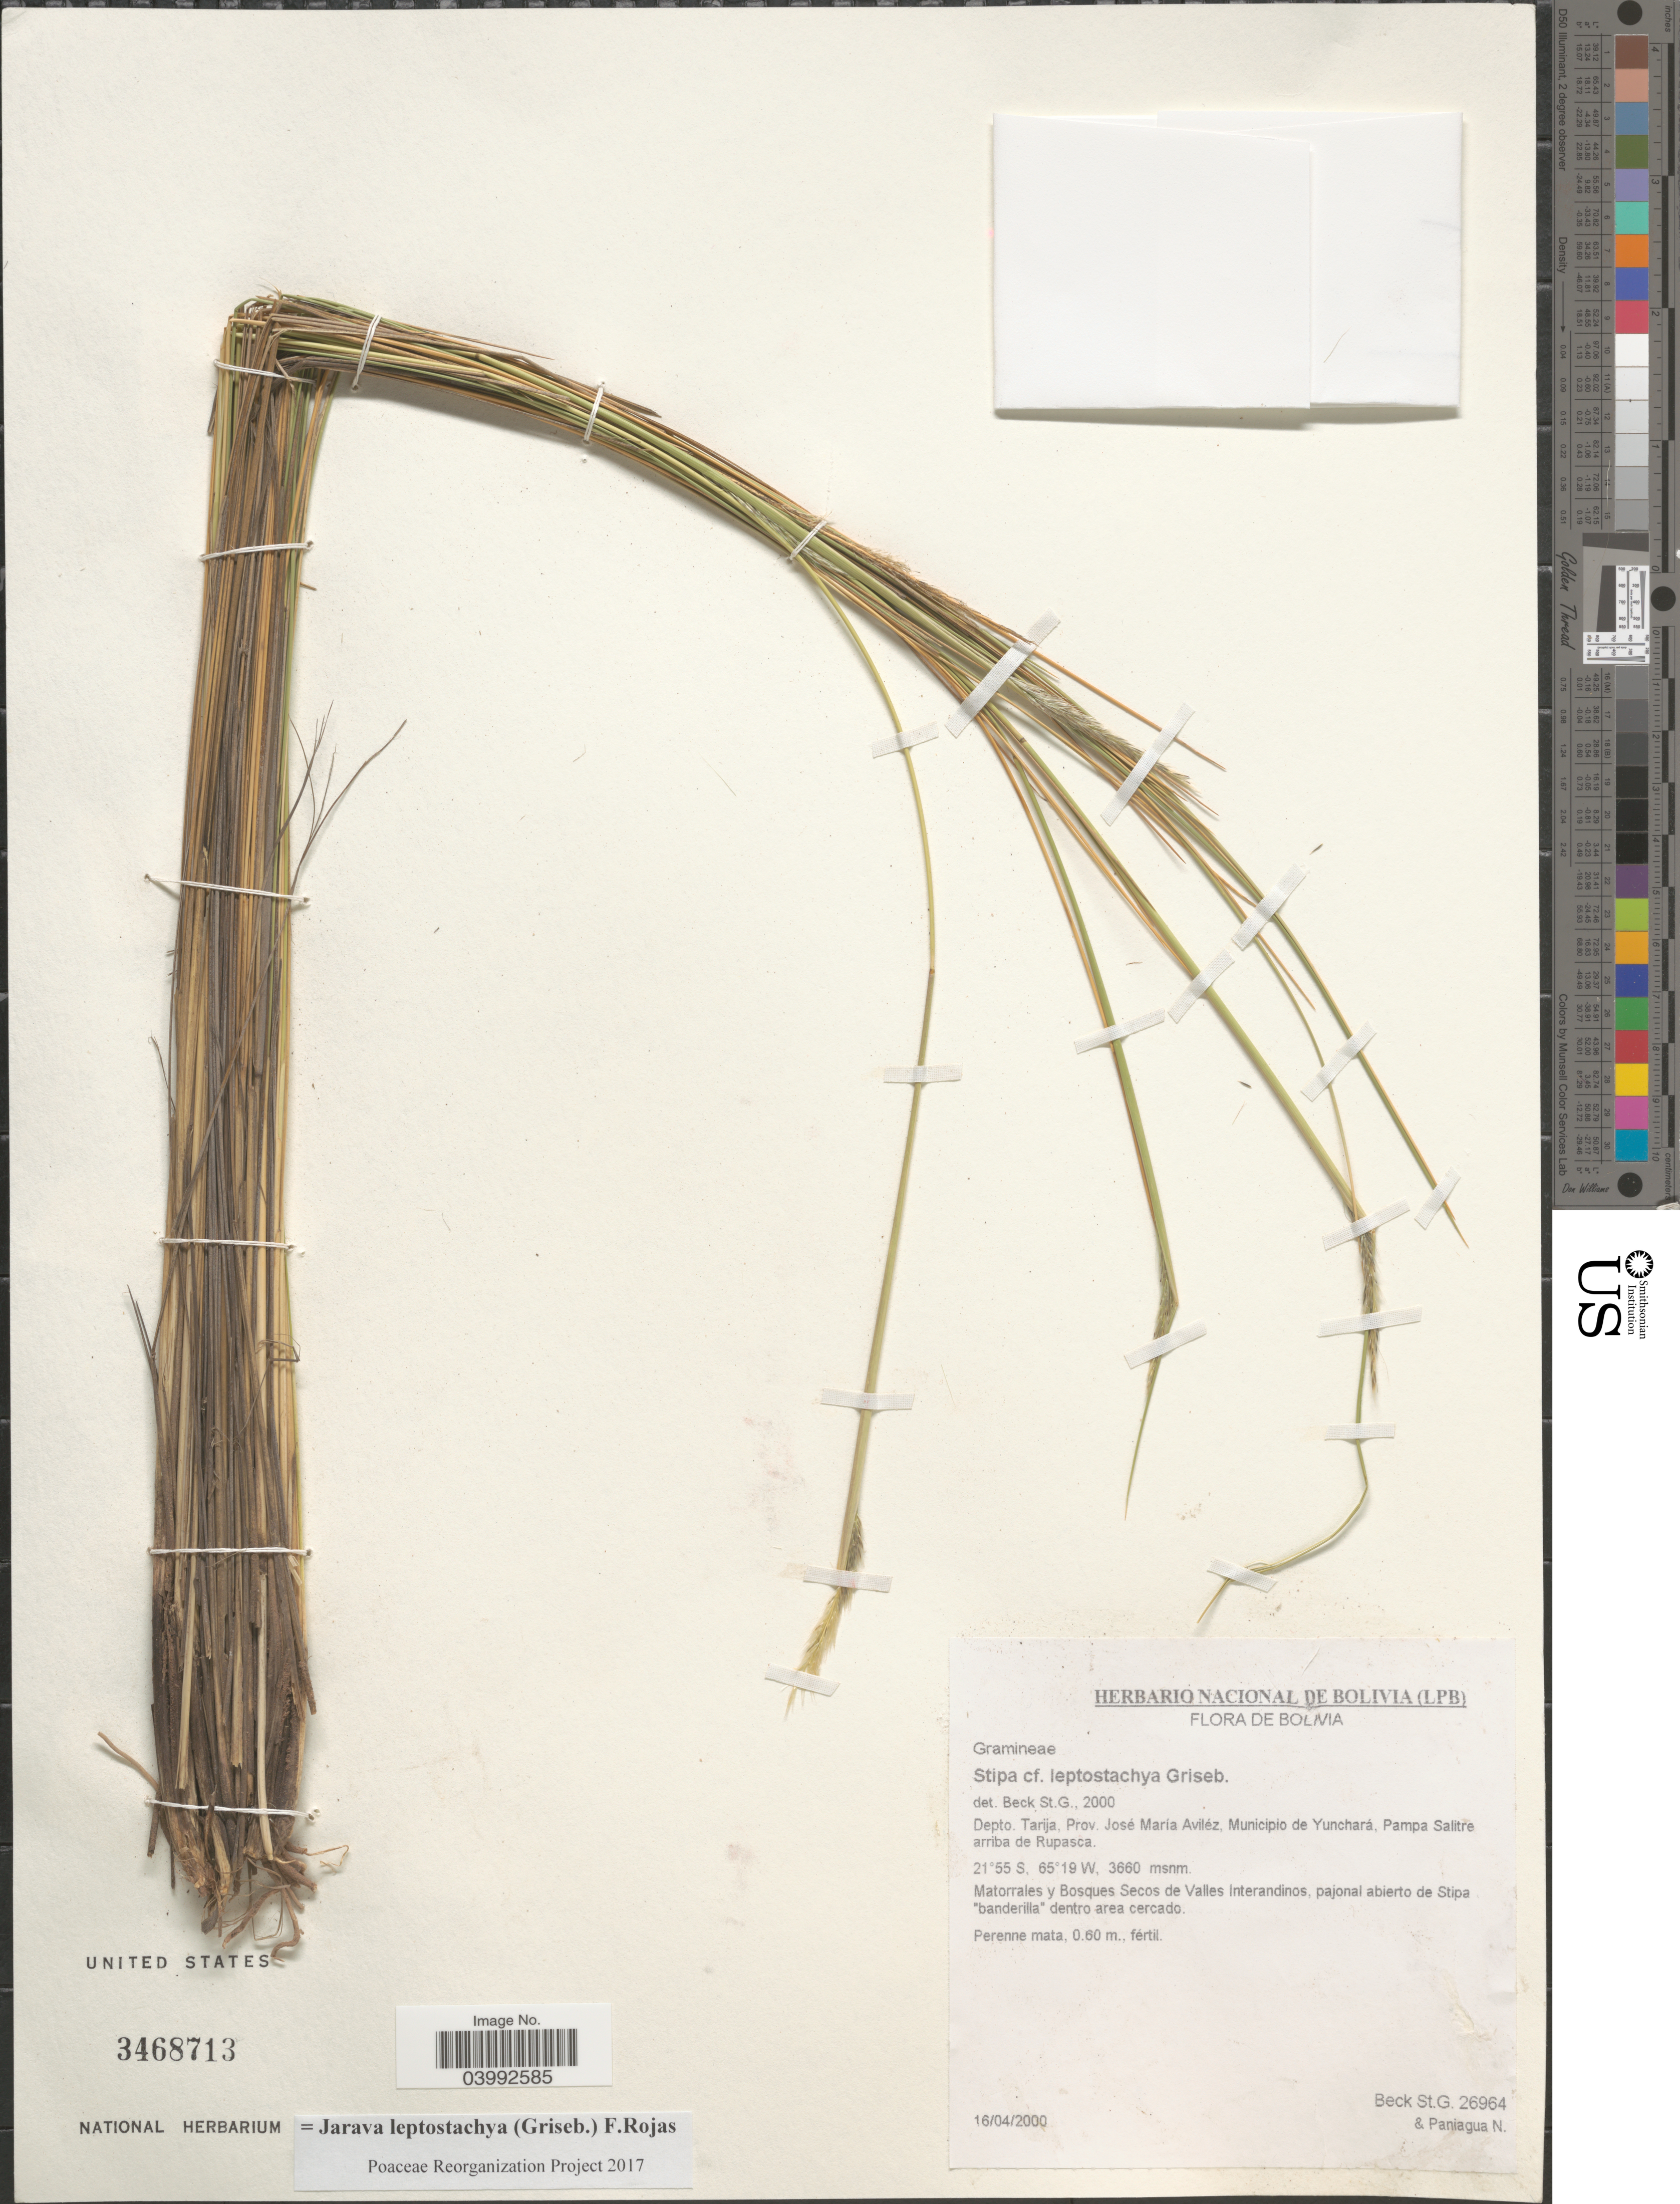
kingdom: Plantae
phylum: Tracheophyta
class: Liliopsida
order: Poales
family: Poaceae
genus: Jarava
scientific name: Jarava leptostachya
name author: (Griseb.) F. Rojas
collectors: S. G. Beck & N. Paniagua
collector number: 26964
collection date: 2000-04-16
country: Bolivia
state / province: Tarija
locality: Depto. Tarija, Prov. José María Aviléz, Municipio de Yunchará, Pampa Salitre arriba de Rupasca.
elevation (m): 3660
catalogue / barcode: US 3468713